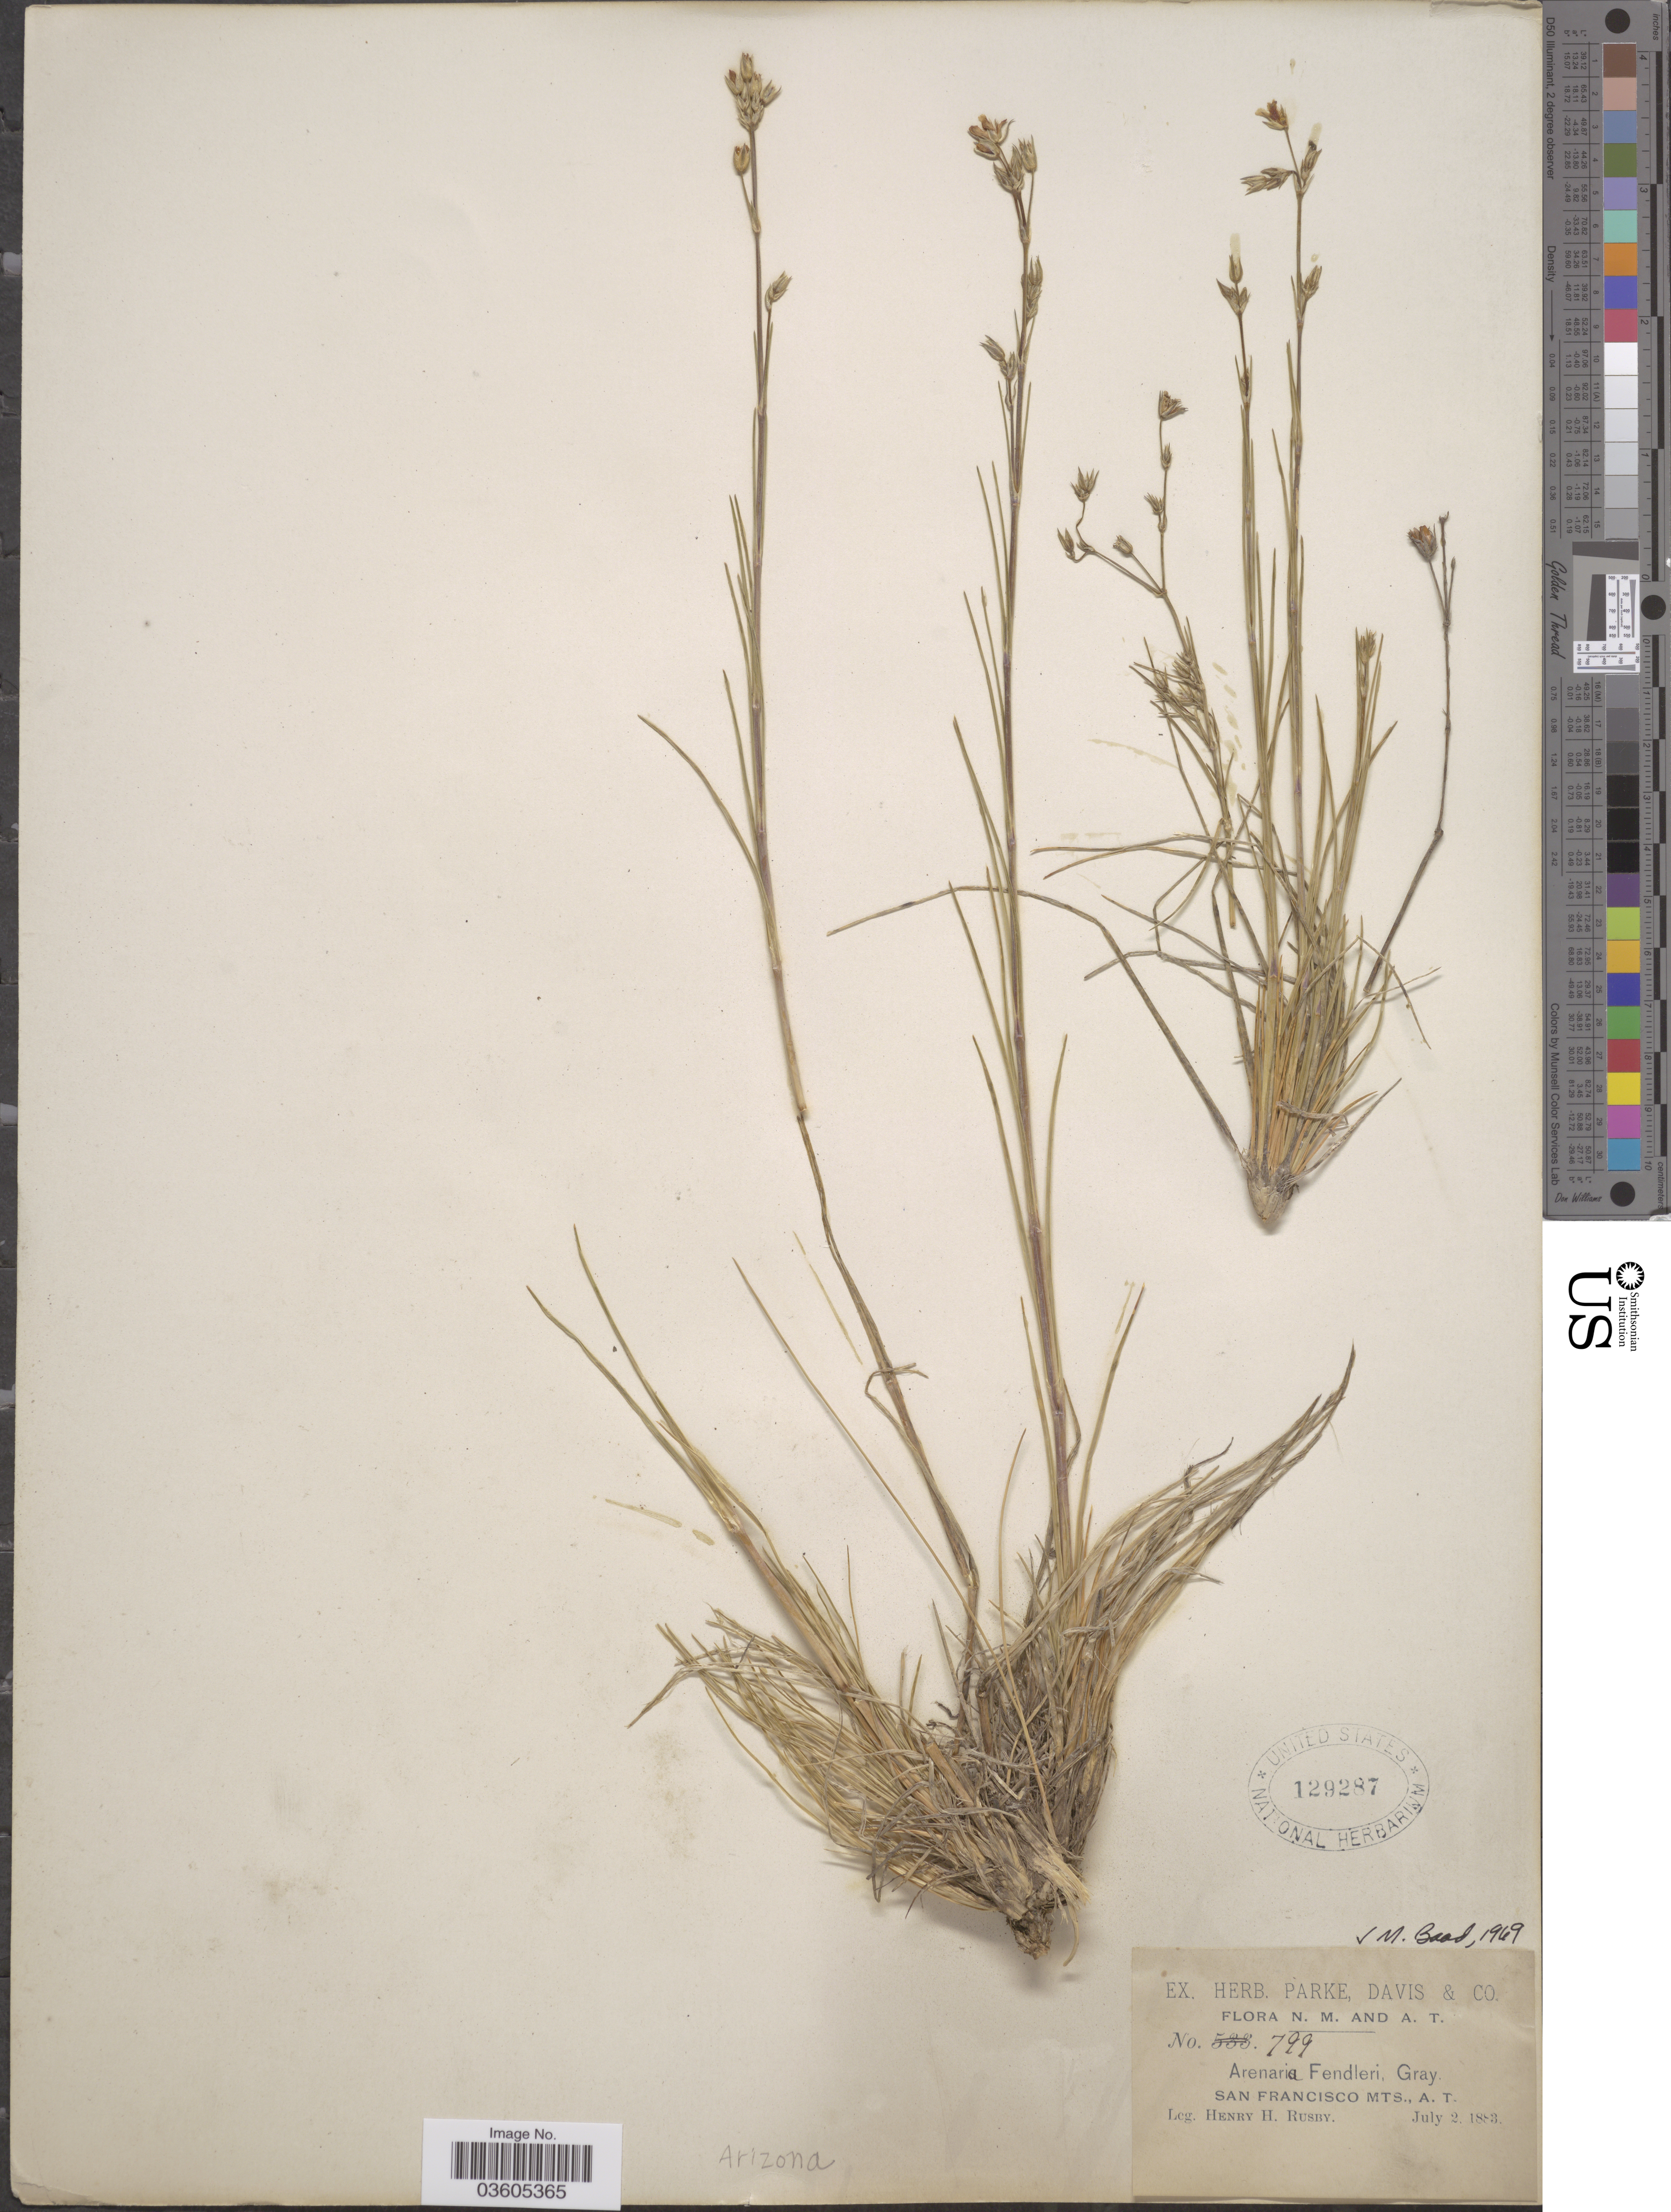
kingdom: Plantae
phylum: Tracheophyta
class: Magnoliopsida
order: Caryophyllales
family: Caryophyllaceae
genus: Eremogone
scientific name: Eremogone fendleri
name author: (A. Gray) Ikonn.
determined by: U.S. National Herbarium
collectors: H. H. Rusby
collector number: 799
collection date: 1883-07-02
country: United States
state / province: Arizona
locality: San Francisco Mts., A. T.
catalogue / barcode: US 129287